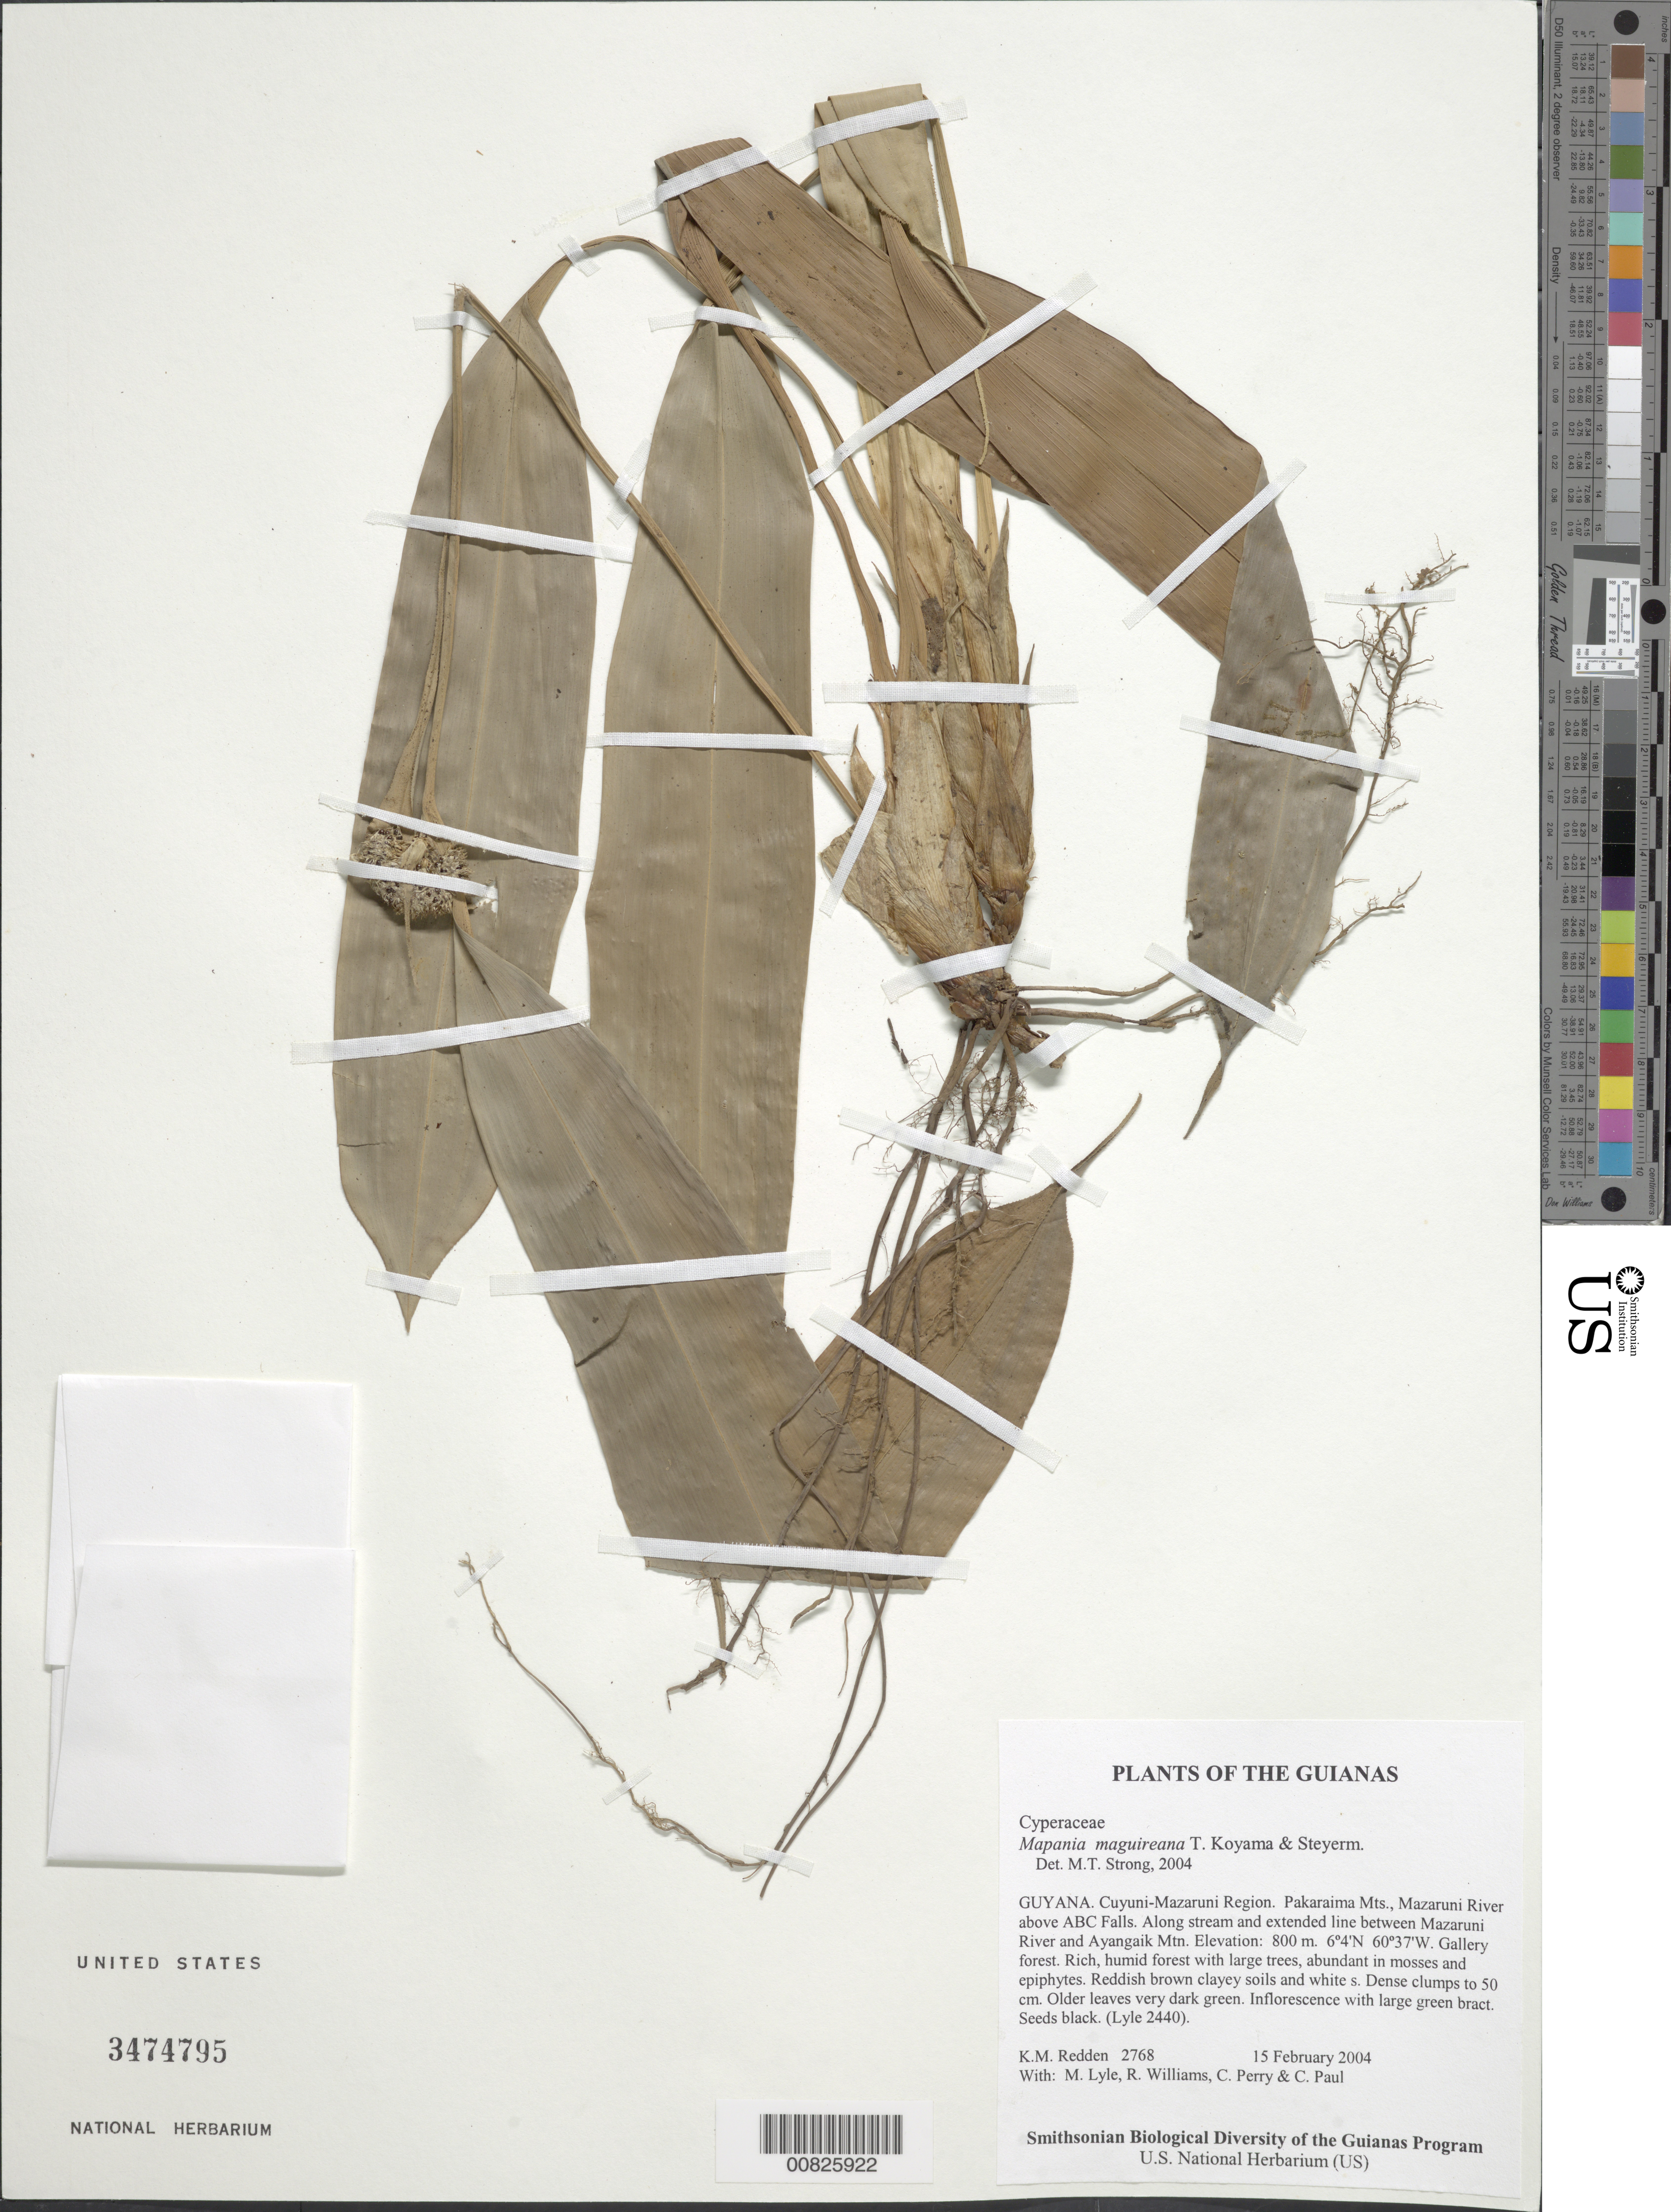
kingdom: Plantae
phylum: Tracheophyta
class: Liliopsida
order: Poales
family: Cyperaceae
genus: Mapania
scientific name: Mapania maguireana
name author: T. Koyama & Steyerm.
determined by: Strong, M. T., (US), Smithsonian Institution - National Museum of Natural History (UNITED STATES)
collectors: K. M. Redden, M. Lyle, R. Williams, C. Perry & C. Paul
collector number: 2768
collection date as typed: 15 February 2004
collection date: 2004-02-15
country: Guyana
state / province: Cuyuni-Mazaruni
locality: Pakaraima Mts., Mazaruni River above ABC Falls. Along stream and extended line between Mazaruni River and Ayangaik Mtn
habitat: Gallery forest. Rich, humid forest with large trees, abundant in mosses, epiphytes. Reddish brown clayey soils and white sand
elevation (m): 800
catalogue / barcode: US 3474795